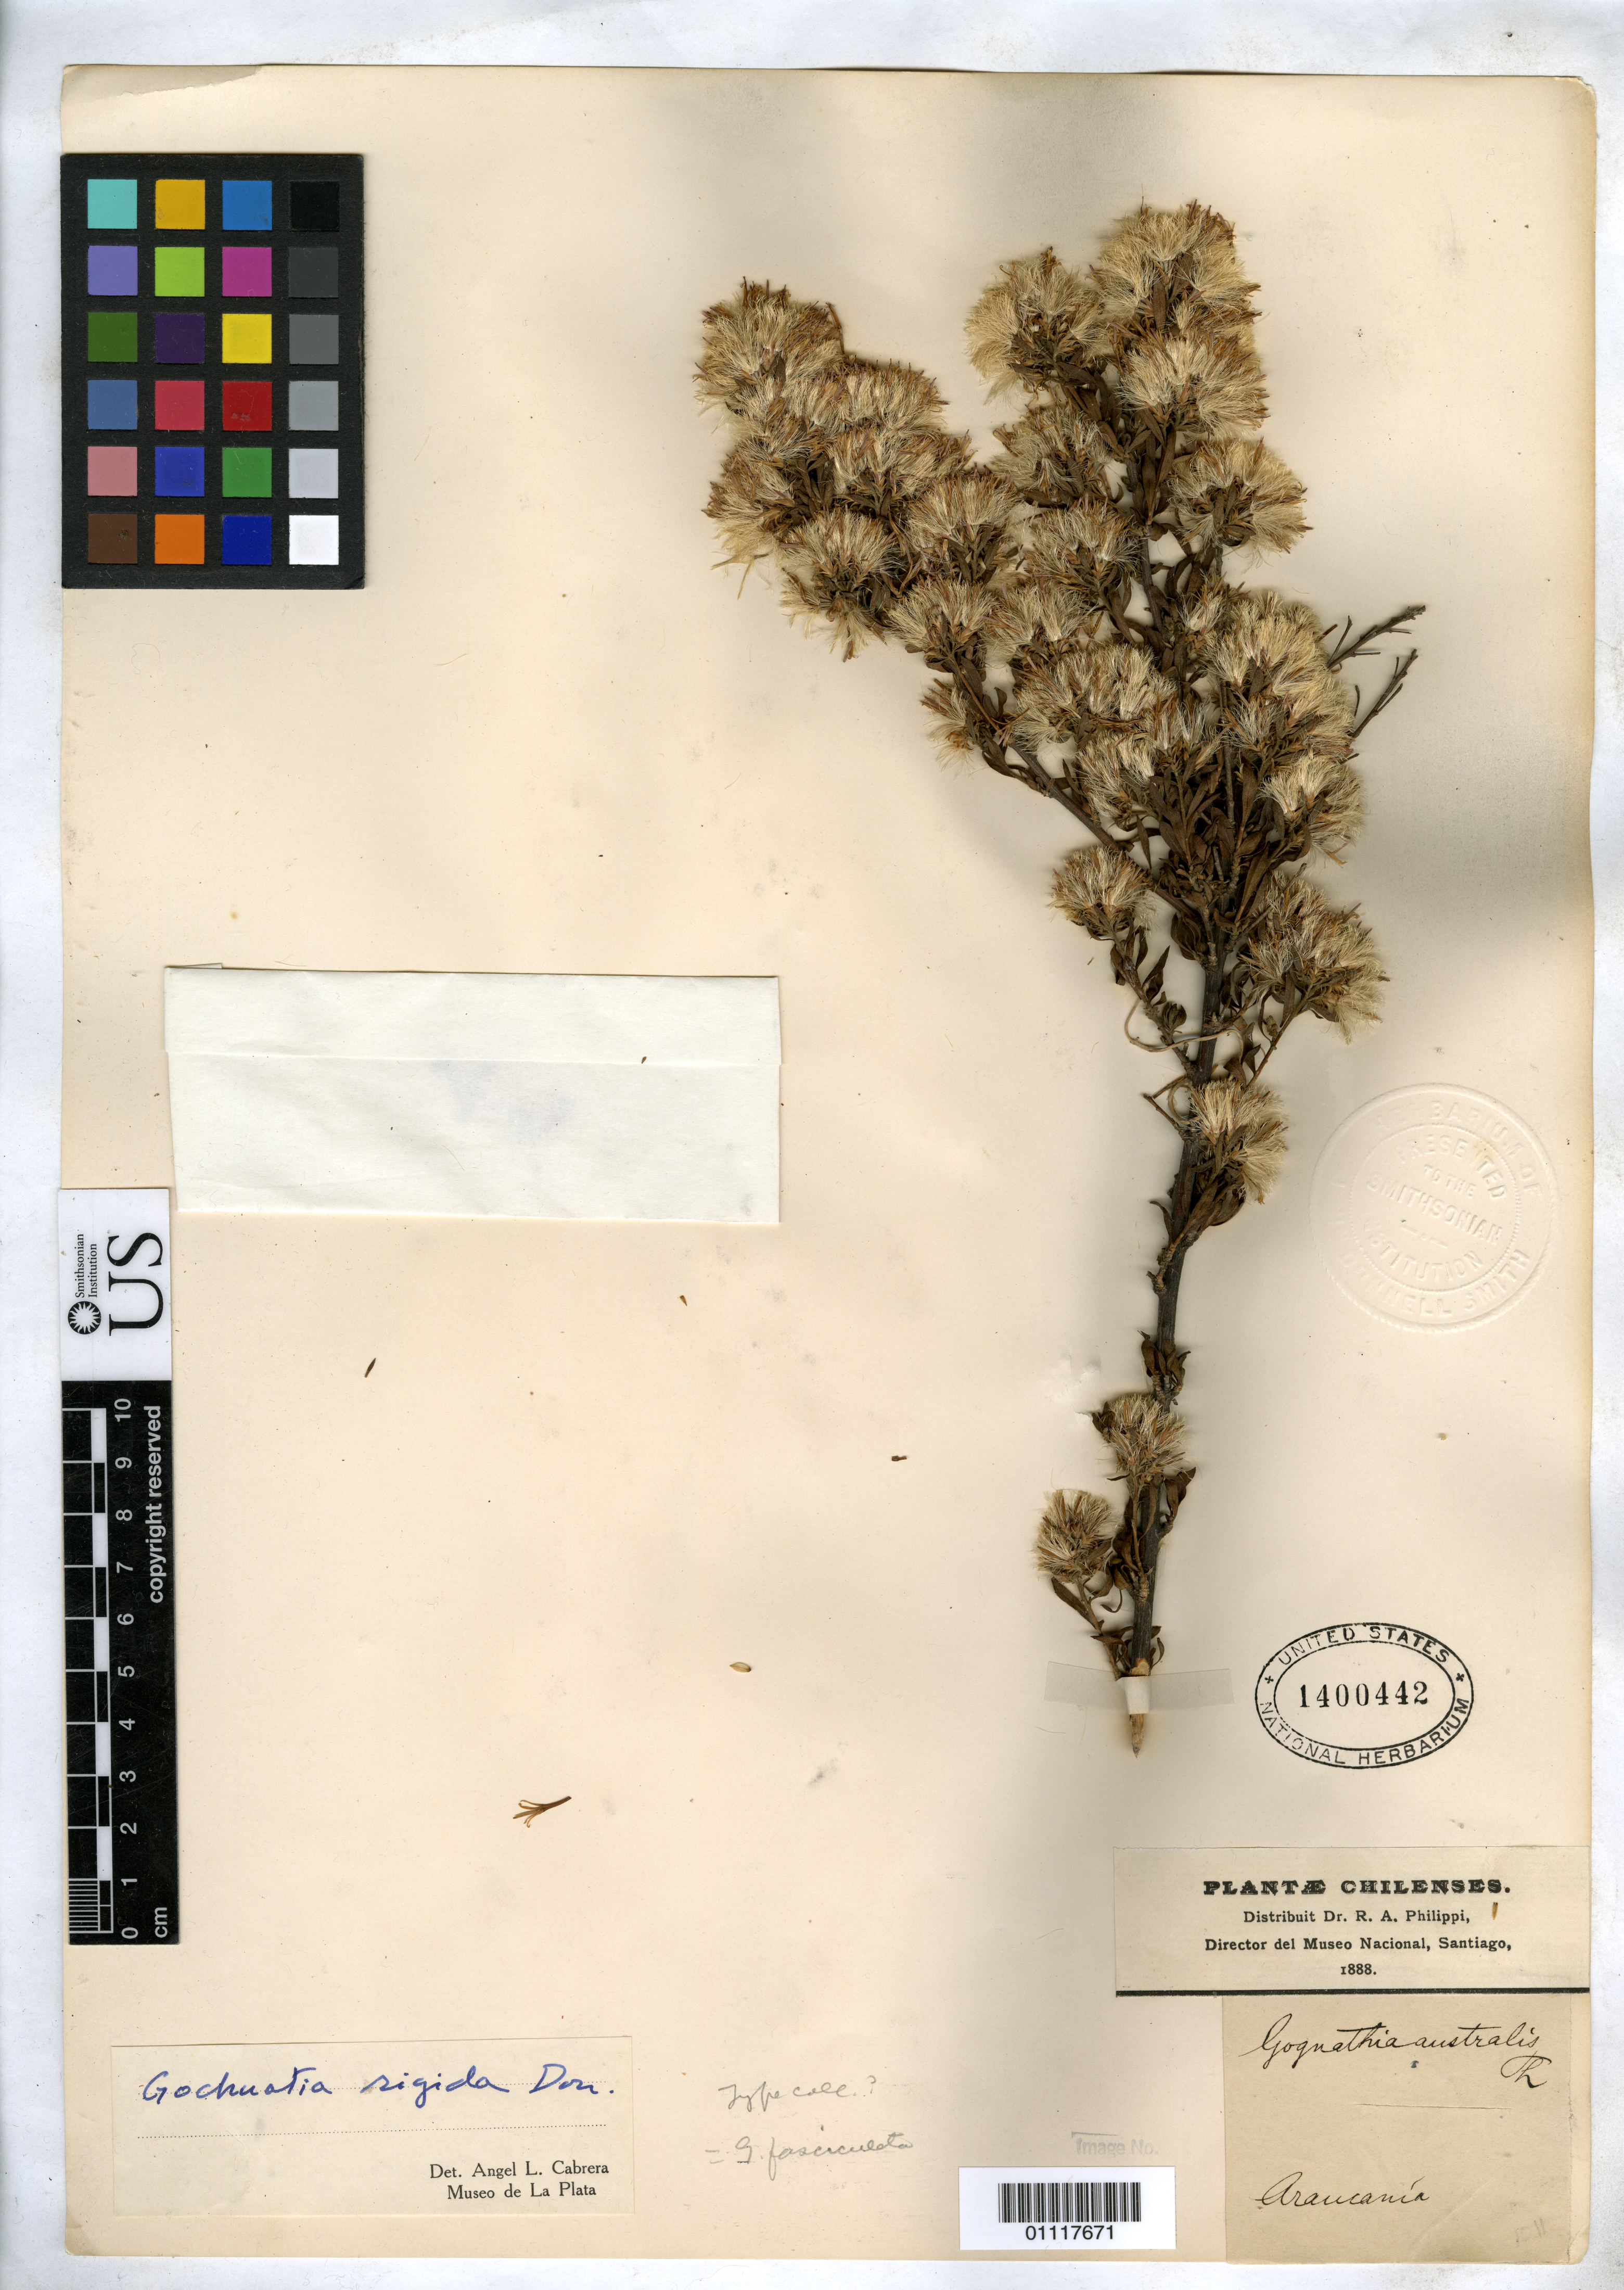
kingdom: Plantae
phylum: Tracheophyta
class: Magnoliopsida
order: Asterales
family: Asteraceae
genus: Gochnatia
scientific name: Gochnatia australis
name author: Phil.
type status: Possible Type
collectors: R. A. Philippi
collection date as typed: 1888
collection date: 1888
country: Chile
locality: Araucania.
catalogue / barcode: US 1400442